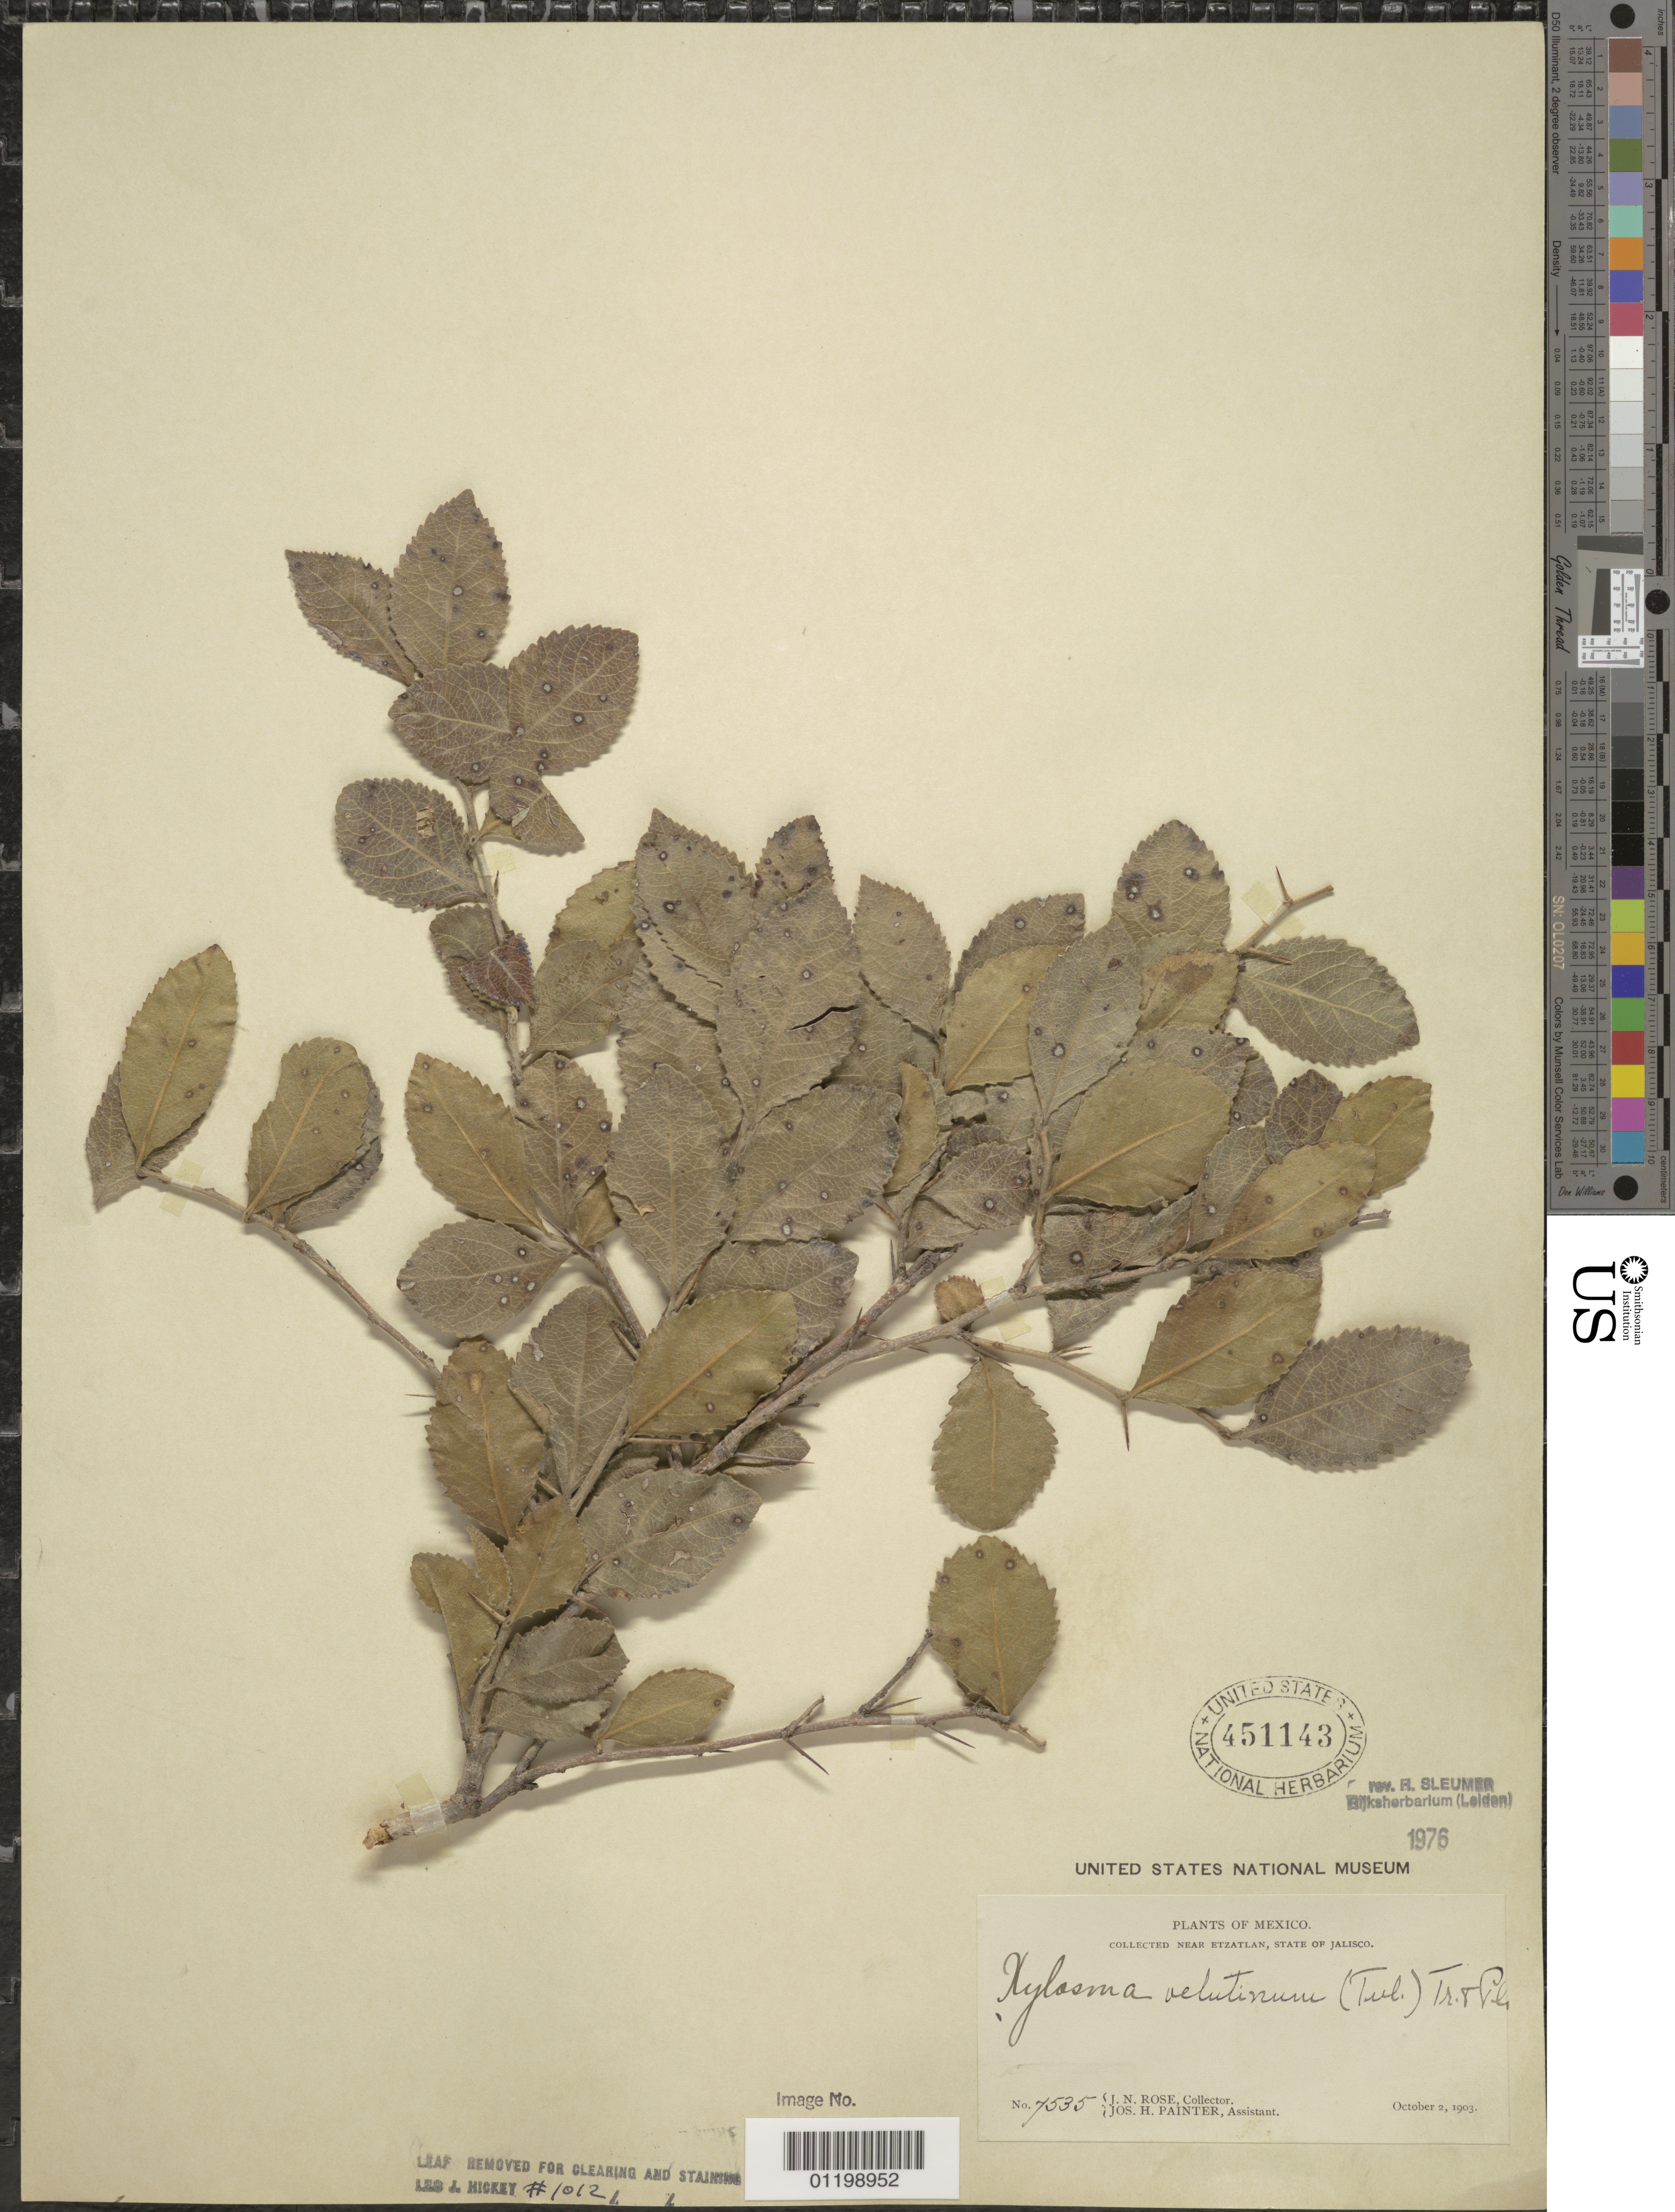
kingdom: Plantae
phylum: Tracheophyta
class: Magnoliopsida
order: Malpighiales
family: Salicaceae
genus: Xylosma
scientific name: Xylosma velutina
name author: (Tul.) Triana & Planch.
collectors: J. N. Rose & J. H. Painter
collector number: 7535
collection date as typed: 02 Oct 1903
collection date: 1903-10-02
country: Mexico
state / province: Jalisco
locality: Near Etzatlan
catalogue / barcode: US 451143